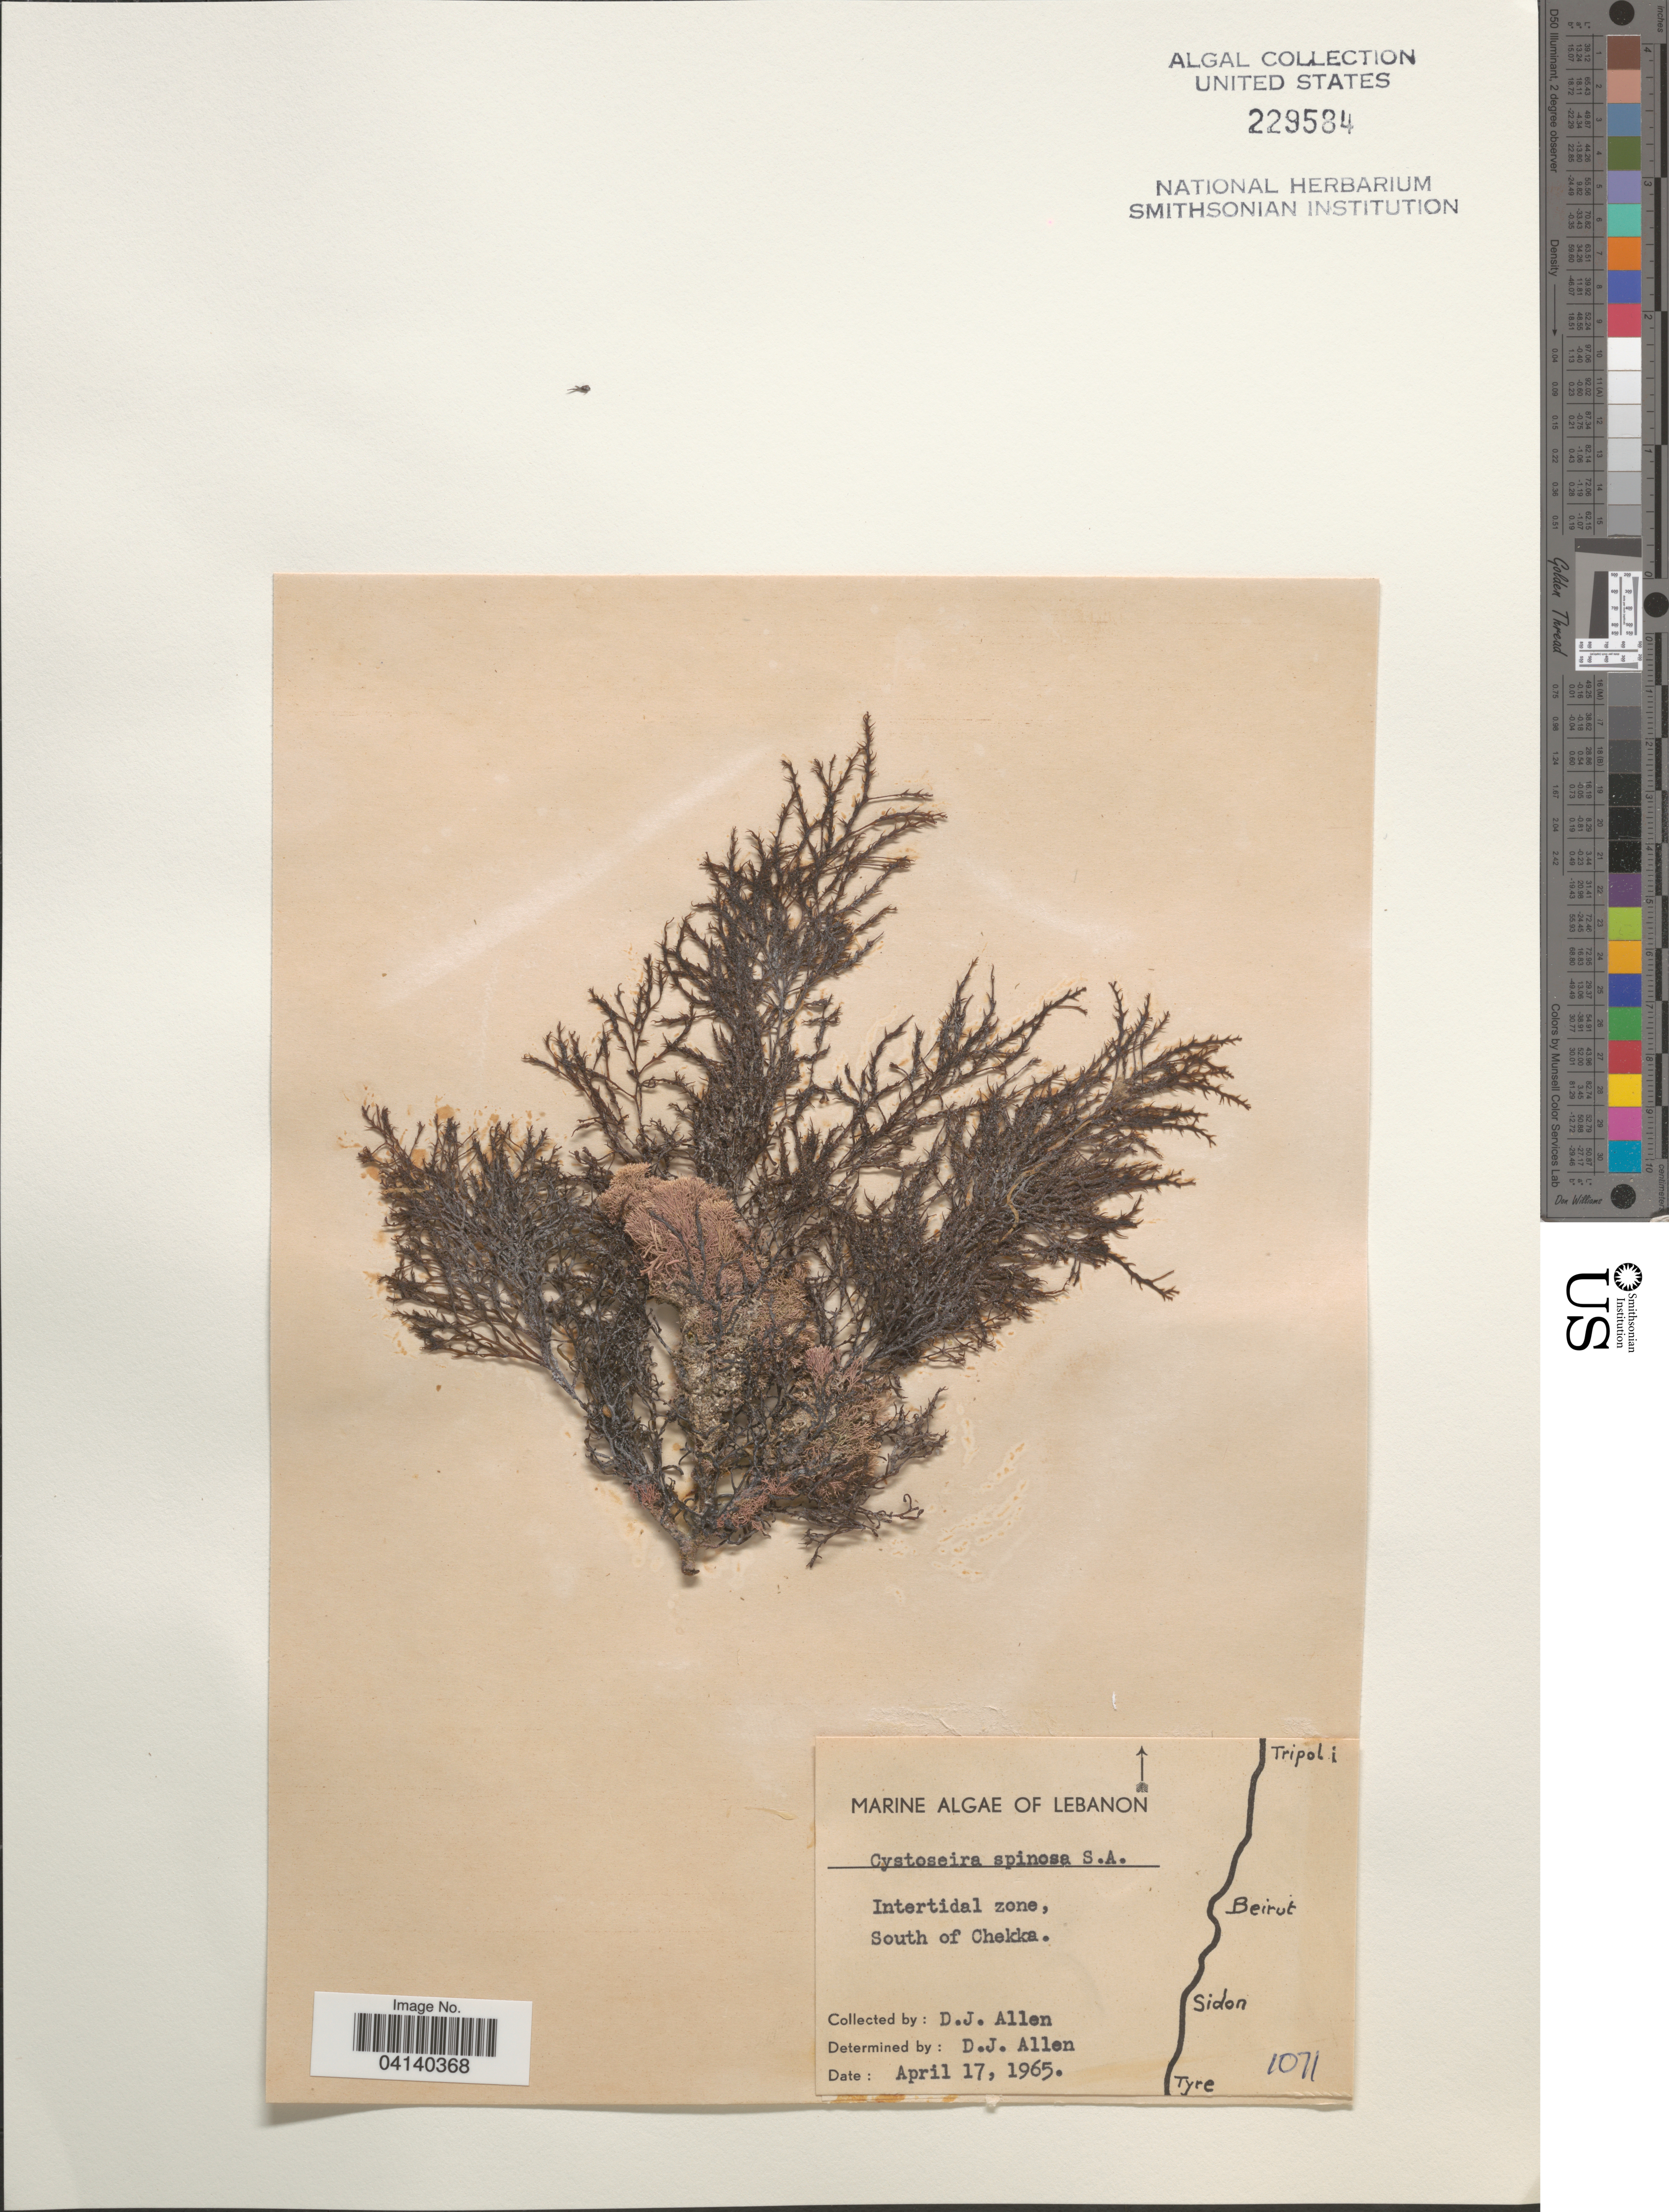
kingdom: Chromista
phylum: Ochrophyta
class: Phaeophyceae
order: Fucales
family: Sargassaceae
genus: Gongolaria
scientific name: Gongolaria montagnei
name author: (J. Agardh) Kuntze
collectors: D. Allen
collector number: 1071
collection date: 1965-04-17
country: Lebanon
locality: Intertidal zone, South of Chekka.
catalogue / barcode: US 229584